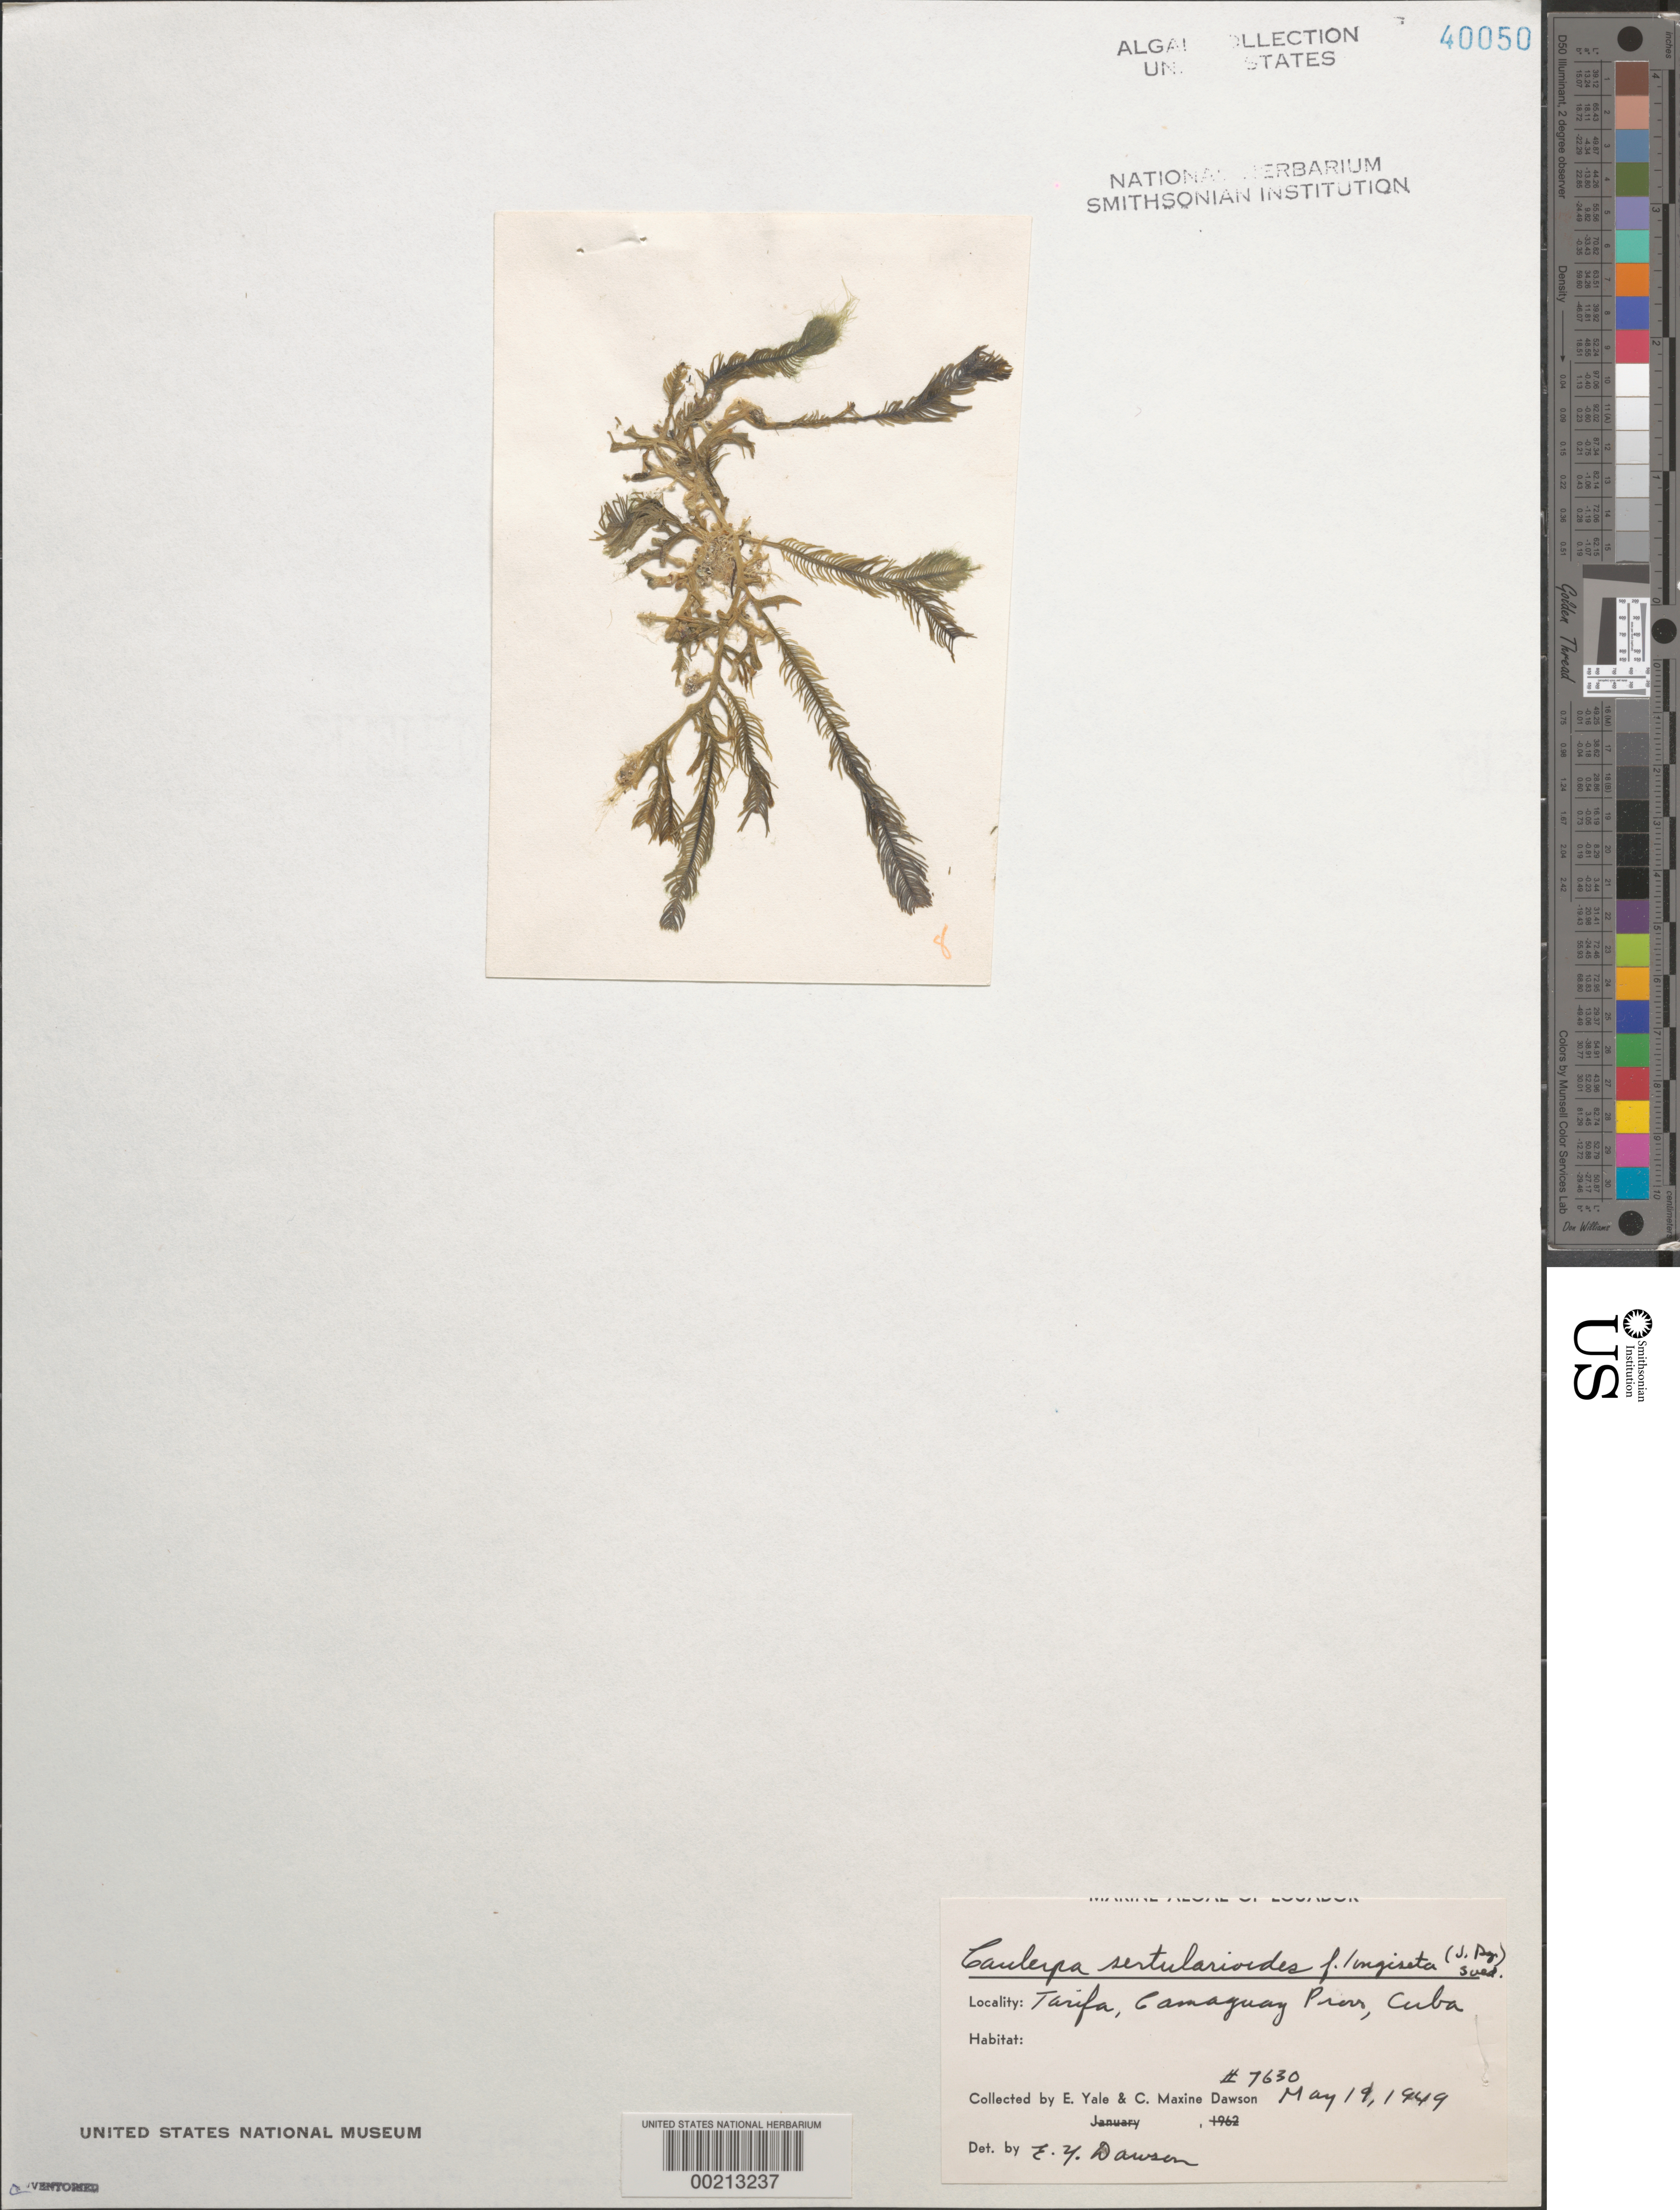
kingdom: Plantae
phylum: Chlorophyta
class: Ulvophyceae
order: Bryopsidales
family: Caulerpaceae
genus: Caulerpa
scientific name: Caulerpa sertularioides f. longiseta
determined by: Dawson, E. Y.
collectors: E. Y. Dawson & C. M. Dawson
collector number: EYD 7630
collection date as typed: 19 May 1949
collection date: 1949-05-19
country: Cuba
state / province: Camaguey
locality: Tarifa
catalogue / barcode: US 40050